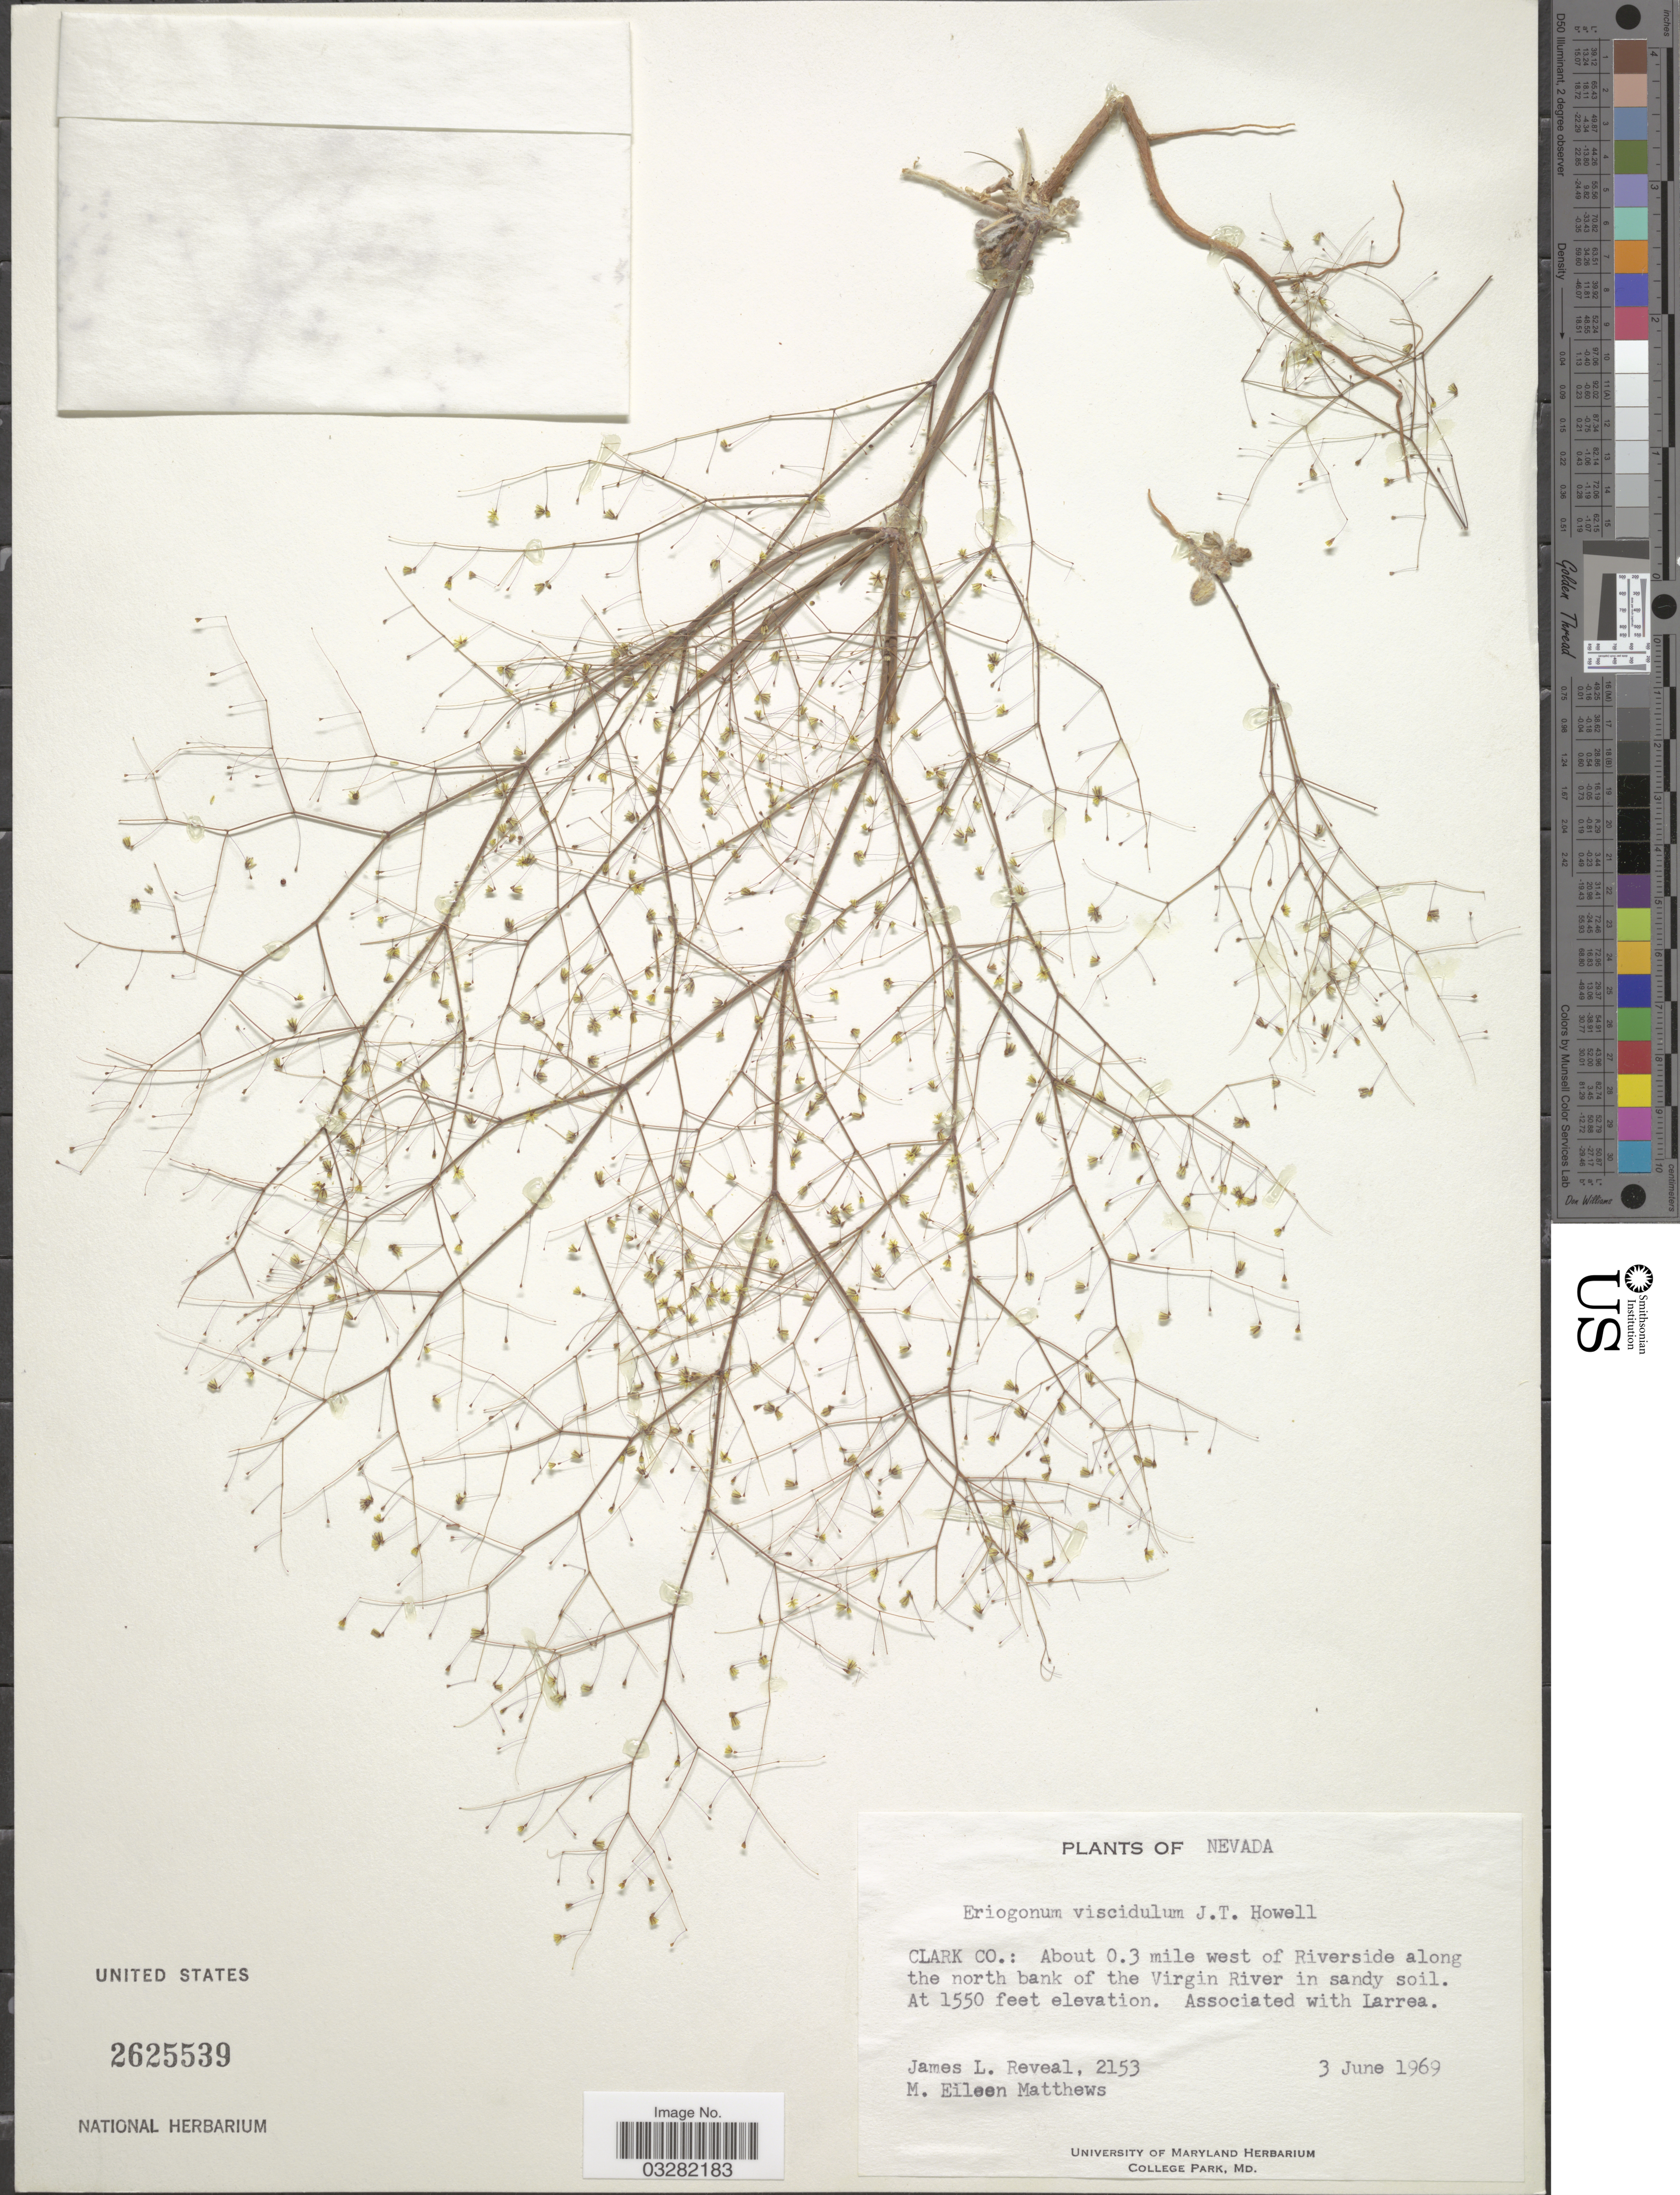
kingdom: Plantae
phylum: Tracheophyta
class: Magnoliopsida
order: Caryophyllales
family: Polygonaceae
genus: Eriogonum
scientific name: Eriogonum viscidulum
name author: J.T. Howell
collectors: J. L. Reveal & M. E. Matthews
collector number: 2153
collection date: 1969-06-03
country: United States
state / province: Nevada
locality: Clark Co.: About 0.3 mile west of Riverside along the north bank of the Virgin River in sandy soil.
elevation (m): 472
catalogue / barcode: US 2625539